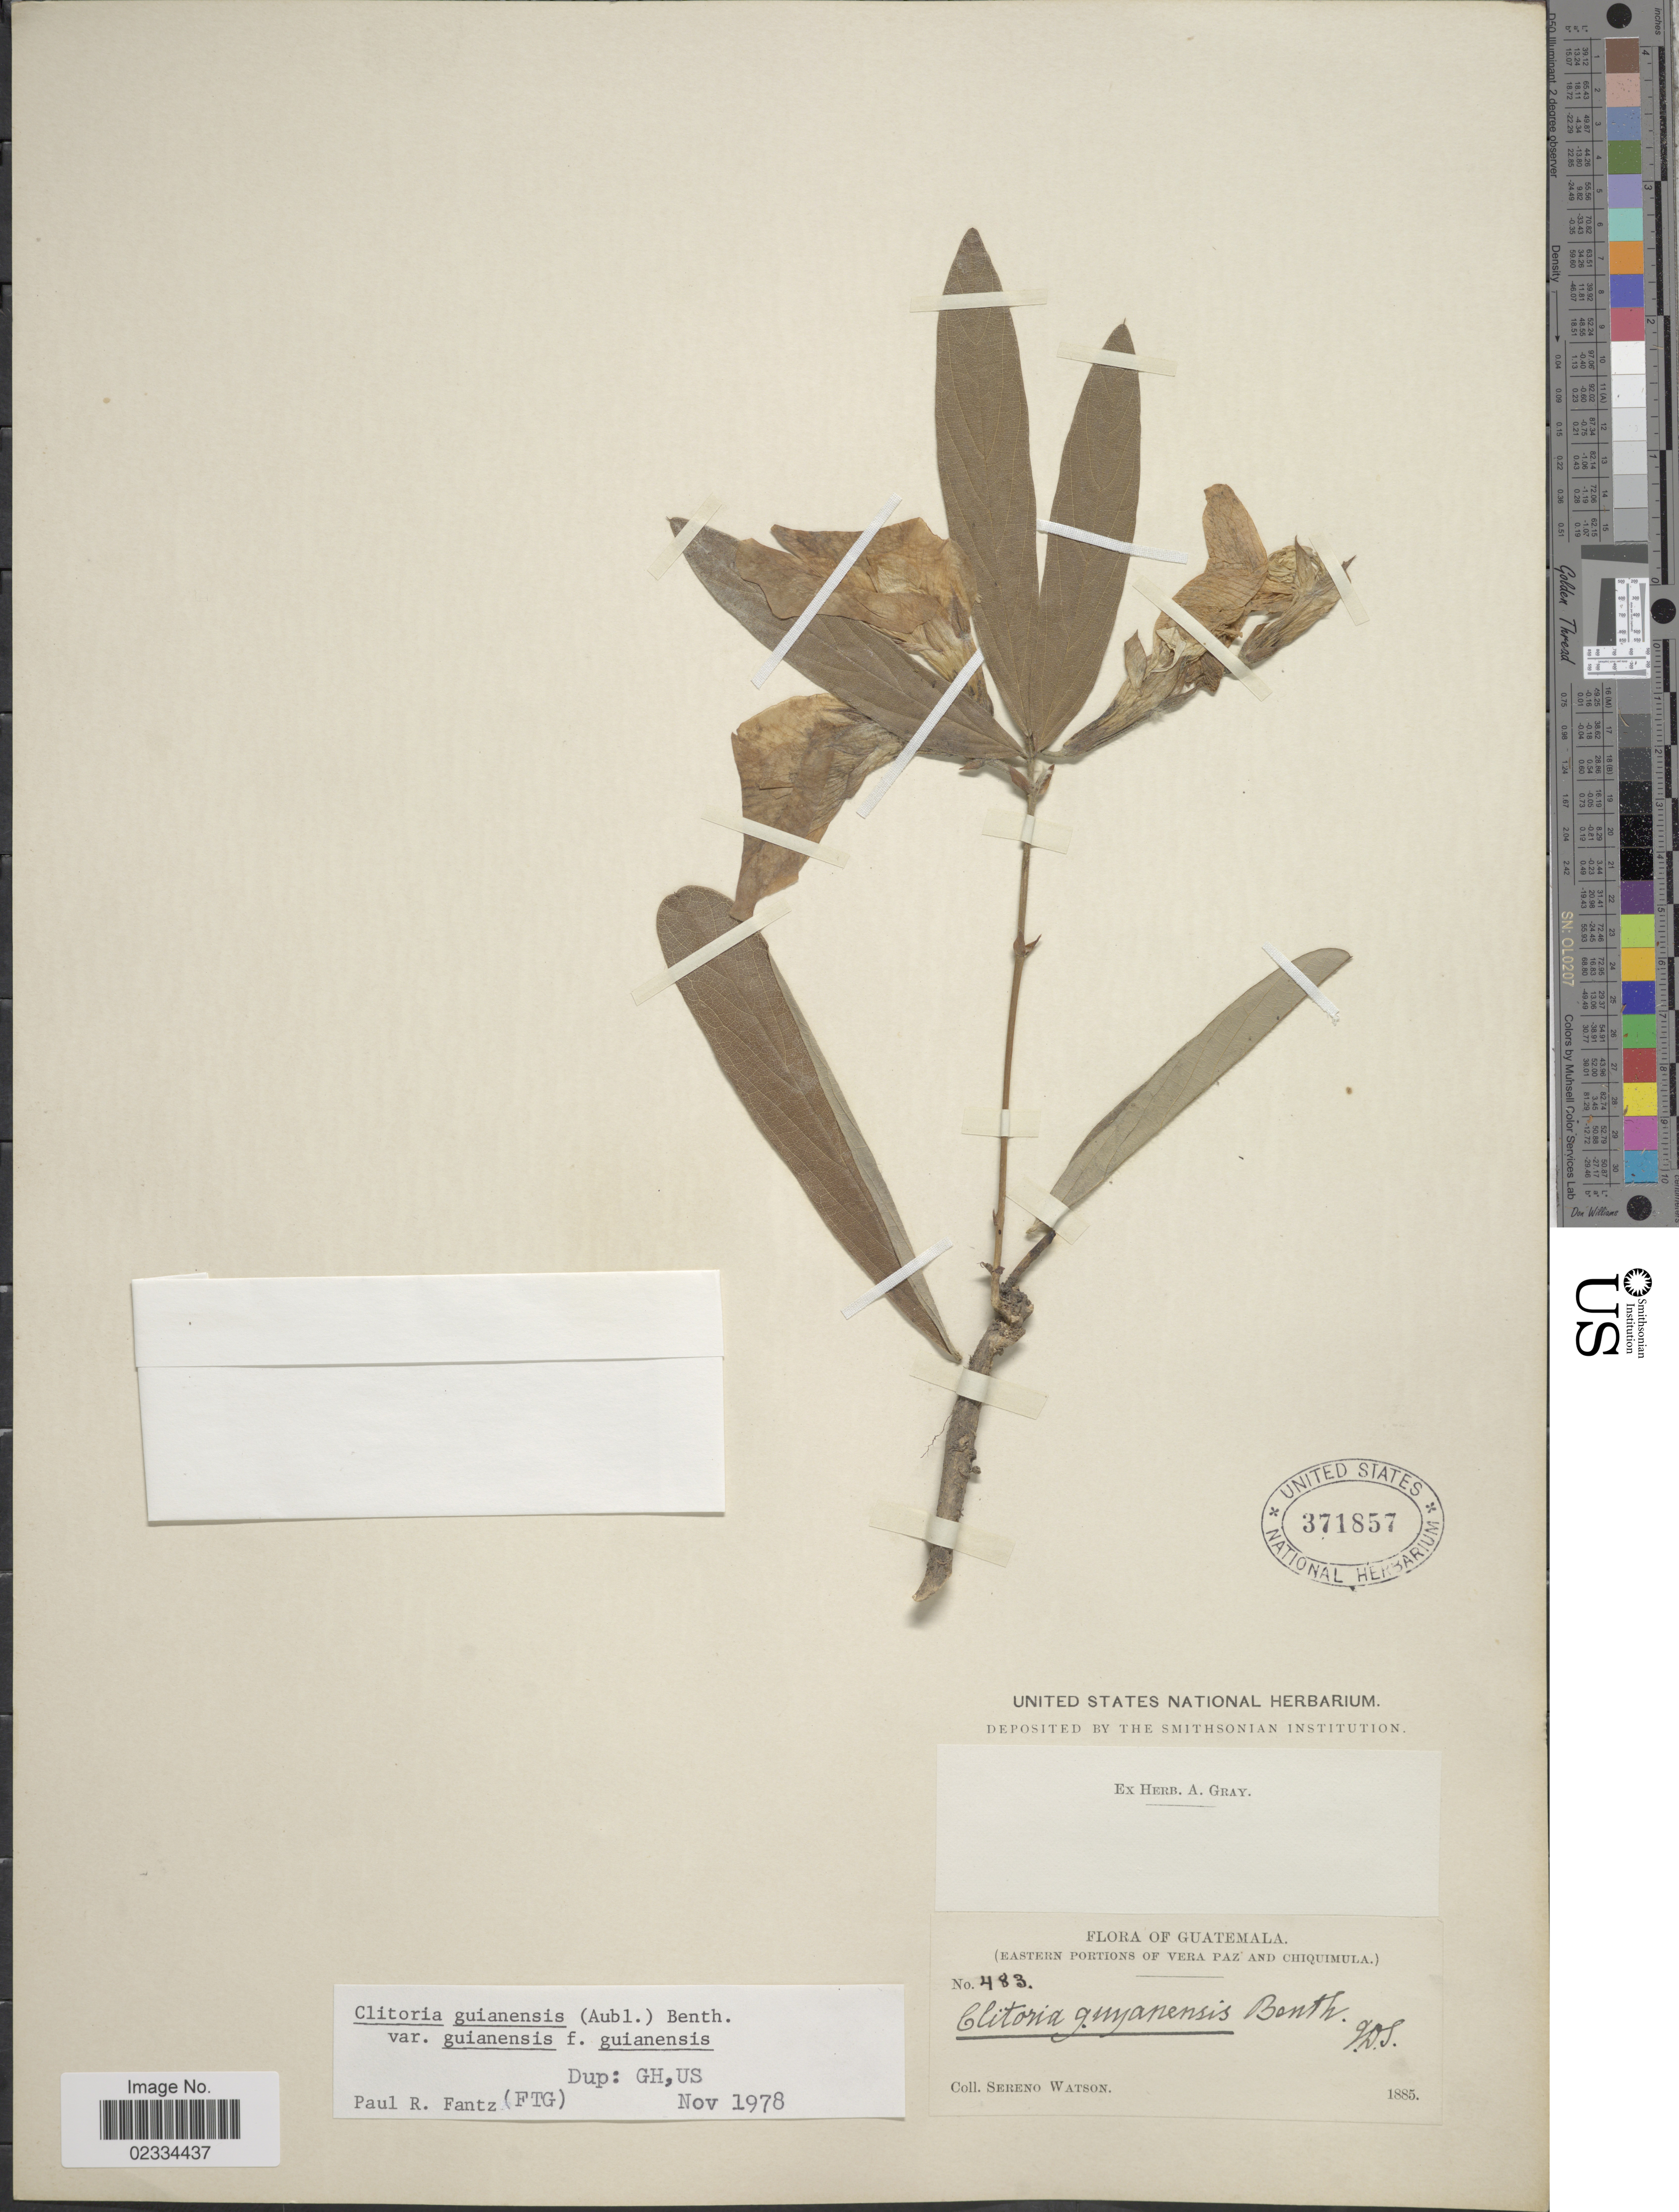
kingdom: Plantae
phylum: Tracheophyta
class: Magnoliopsida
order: Fabales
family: Fabaceae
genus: Clitoria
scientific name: Clitoria guianensis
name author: (Aubl.) Benth.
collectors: S. Watson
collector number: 483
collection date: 1885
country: Guatemala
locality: (Eastern portions of Vera Paz and Chiquimula.)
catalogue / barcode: US 371857